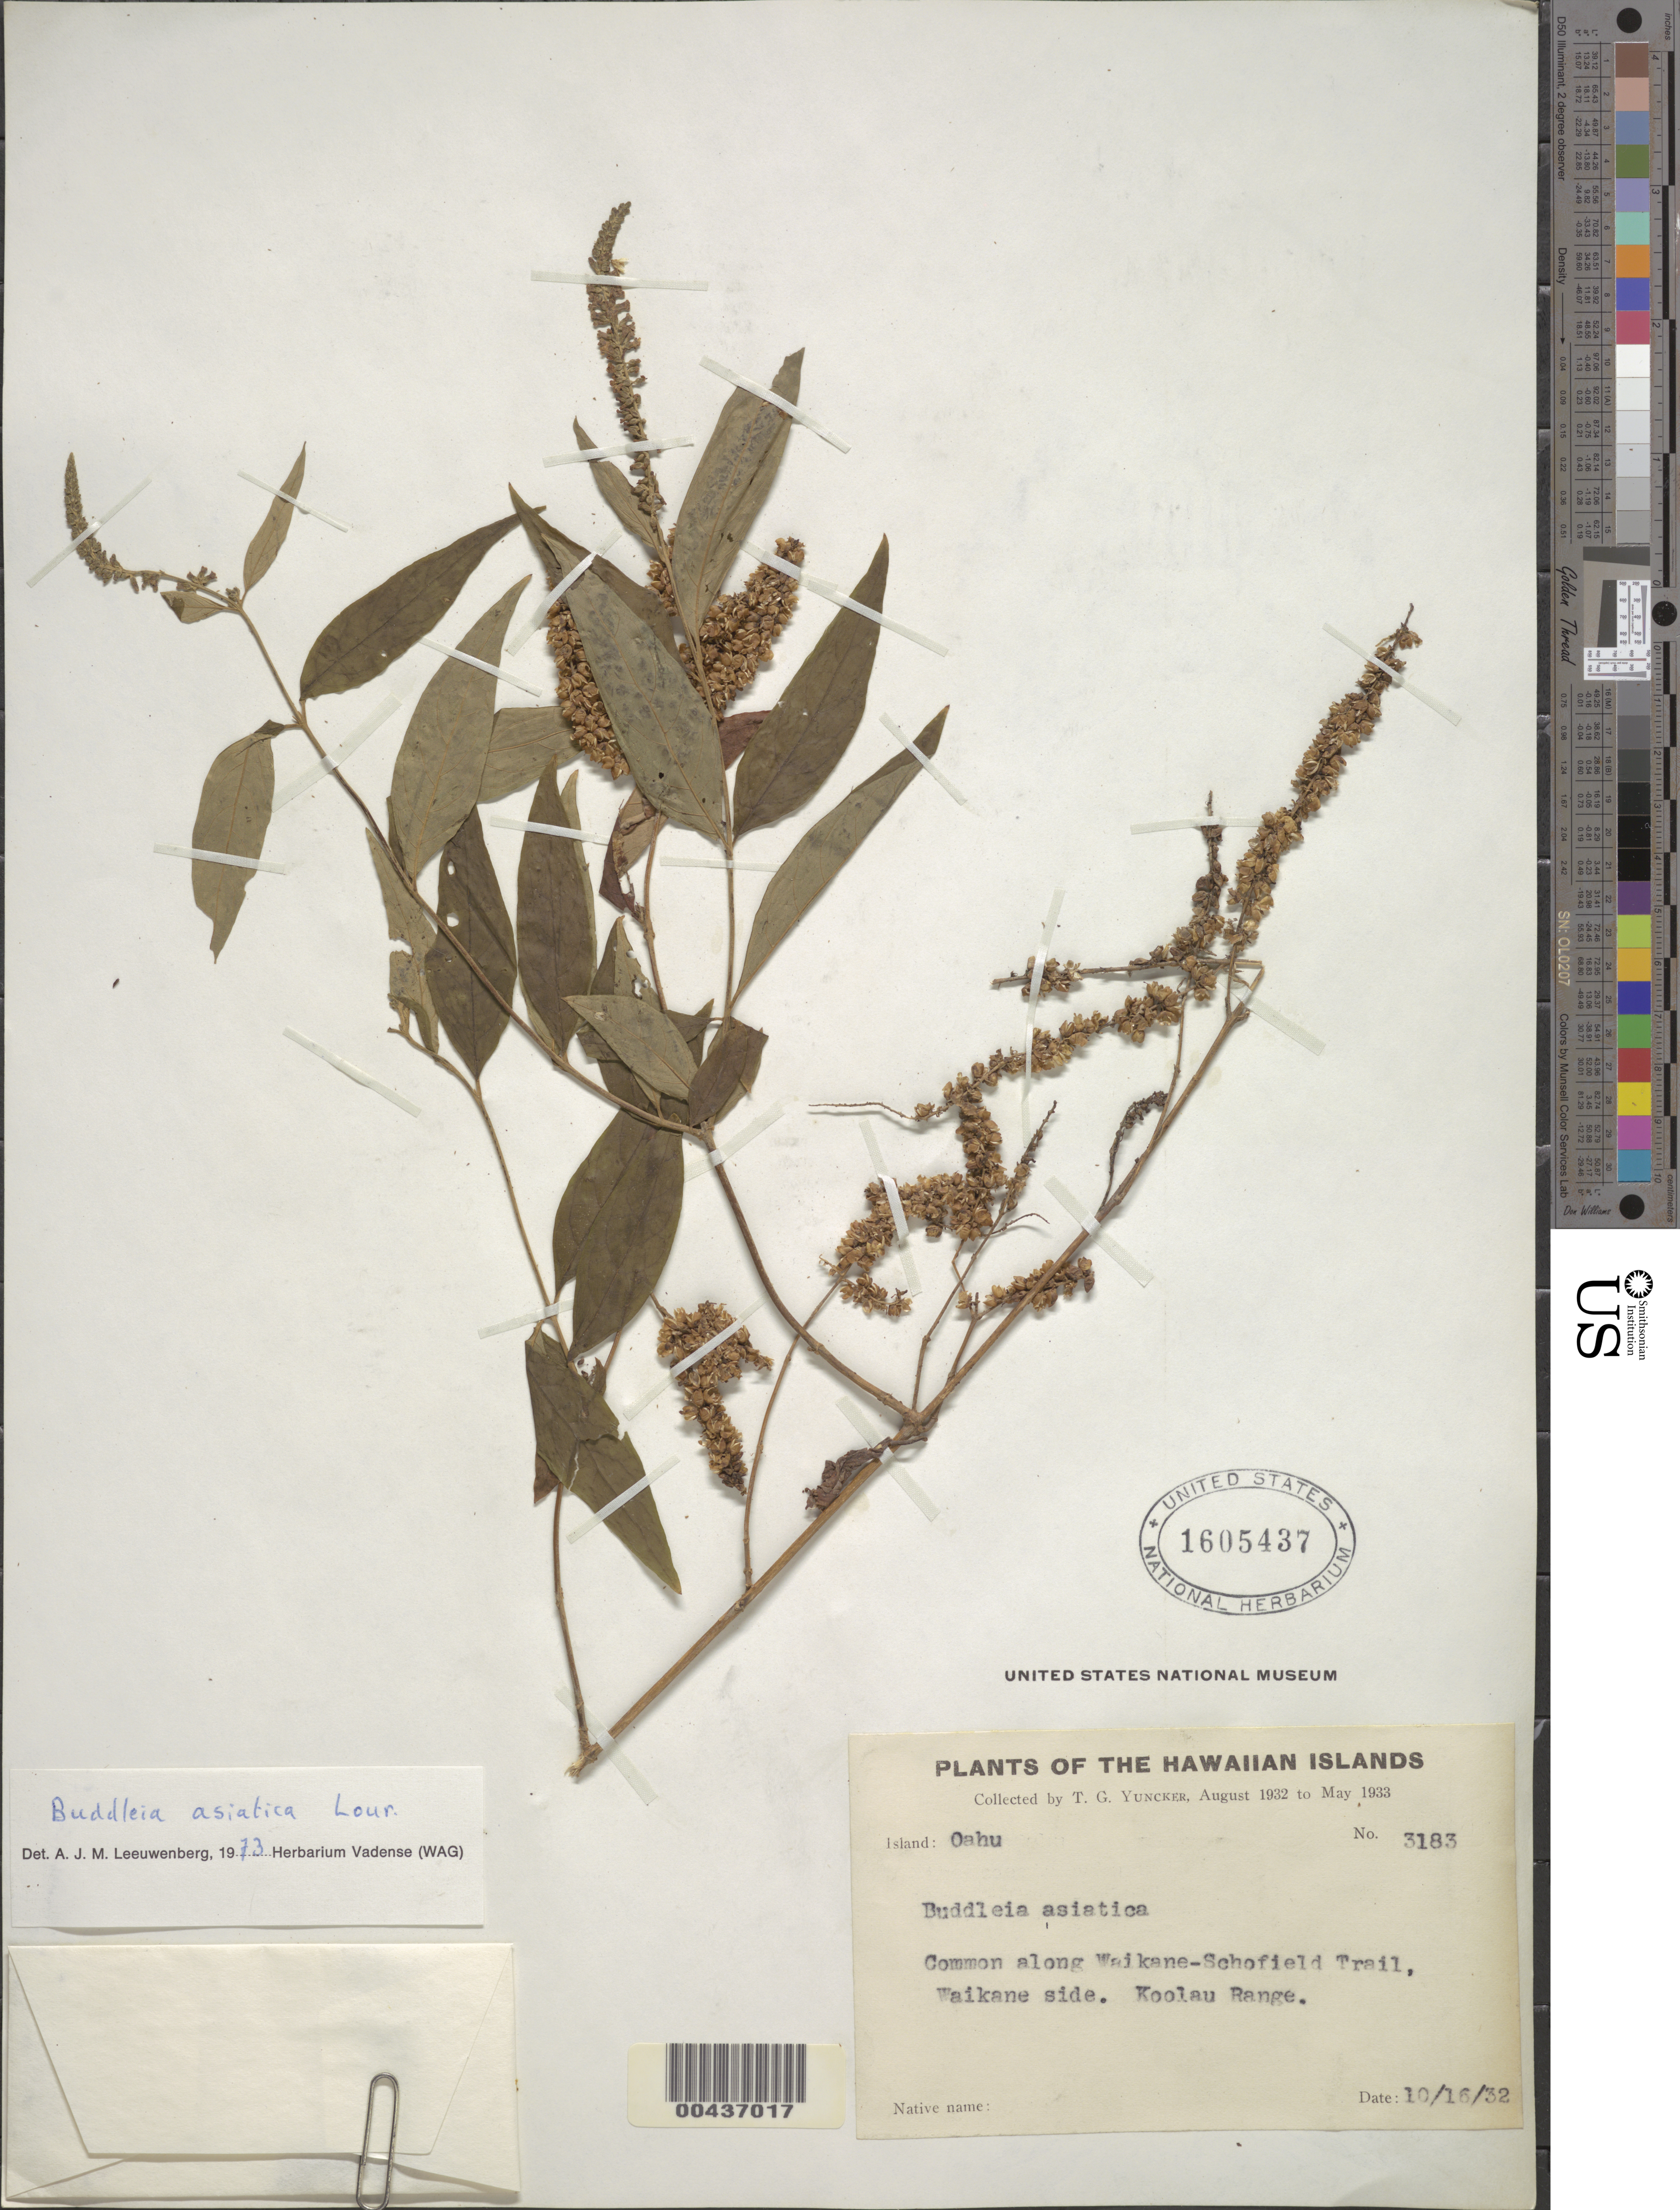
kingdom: Plantae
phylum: Tracheophyta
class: Magnoliopsida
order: Lamiales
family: Scrophulariaceae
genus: Buddleja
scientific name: Buddleja asiatica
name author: Lour.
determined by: Leeuwenberg, A. J. M.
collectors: T. G. Yuncker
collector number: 3183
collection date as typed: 16 Oct 1932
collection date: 1932-10-16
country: United States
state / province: Hawaii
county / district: Honolulu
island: Oahu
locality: Waikane-Schofield Trail, Waikane side, Koolau Range, Oahu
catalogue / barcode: US 1605437